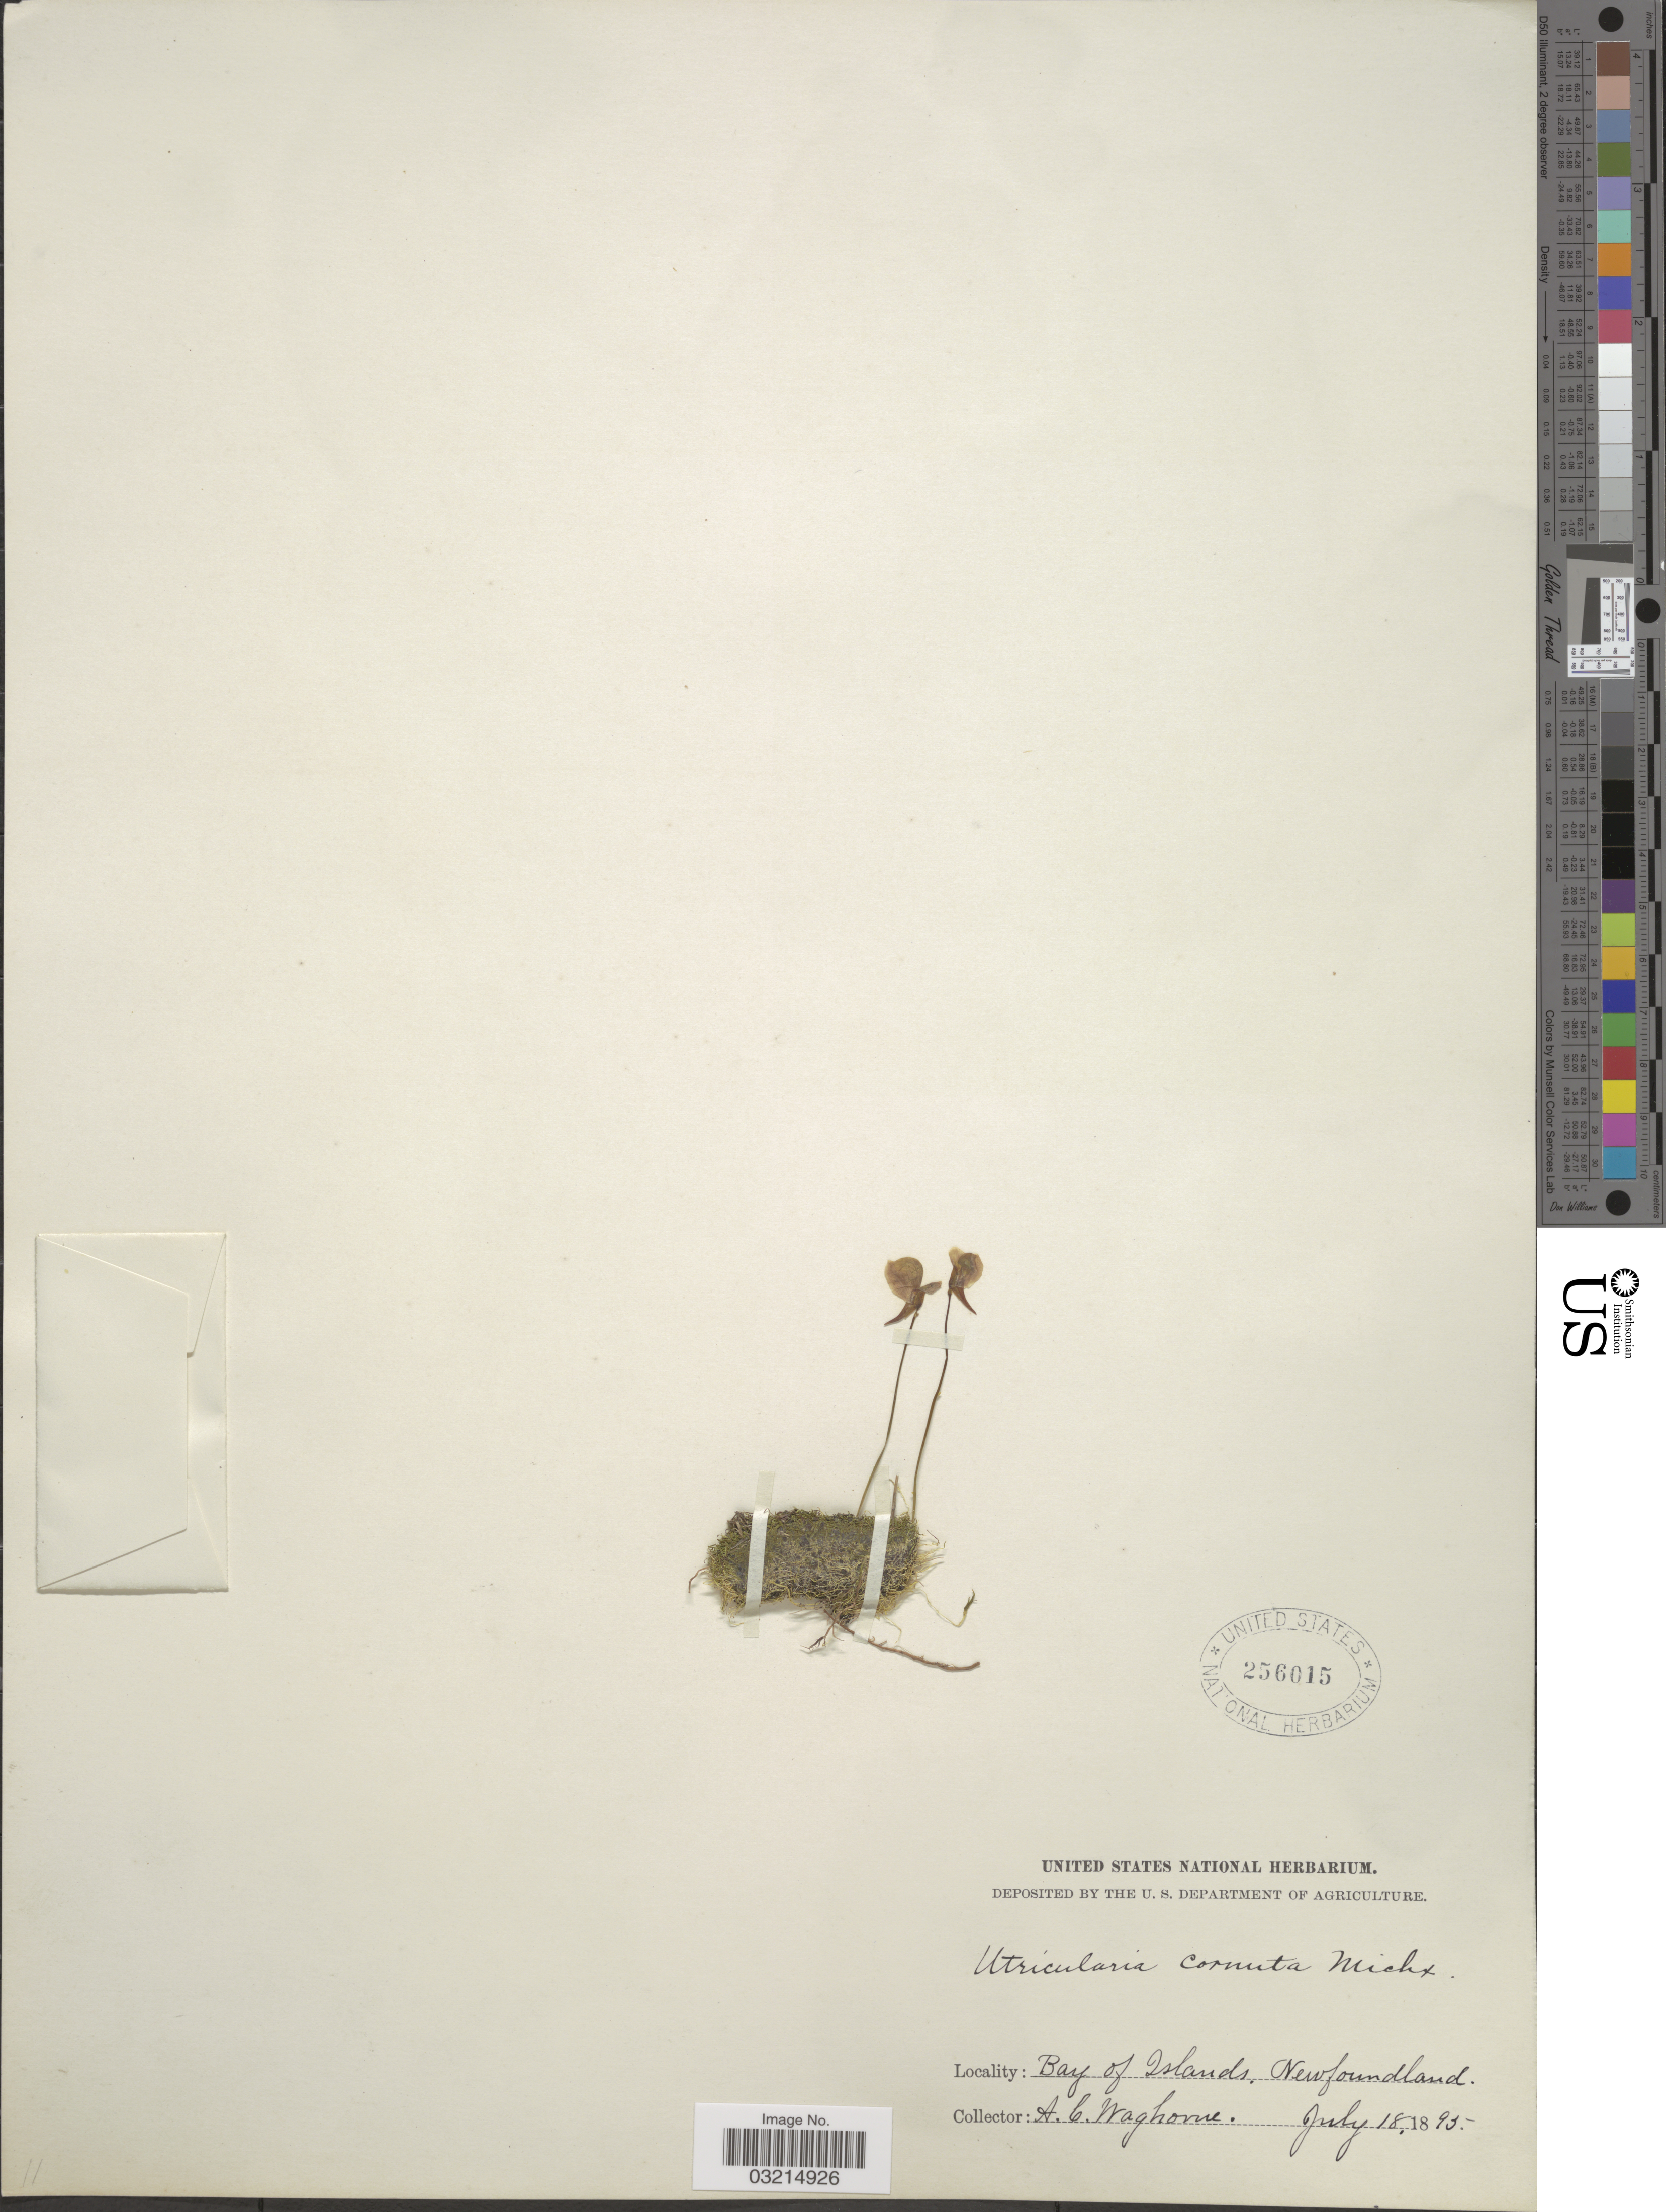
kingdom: Plantae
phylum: Tracheophyta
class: Magnoliopsida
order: Lamiales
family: Lentibulariaceae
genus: Utricularia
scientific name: Utricularia cornuta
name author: Michx.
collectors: A. Waghorne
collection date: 1895-07-18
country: Canada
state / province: Newfoundland and Labrador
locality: Bay of Islands.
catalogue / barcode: US 256015